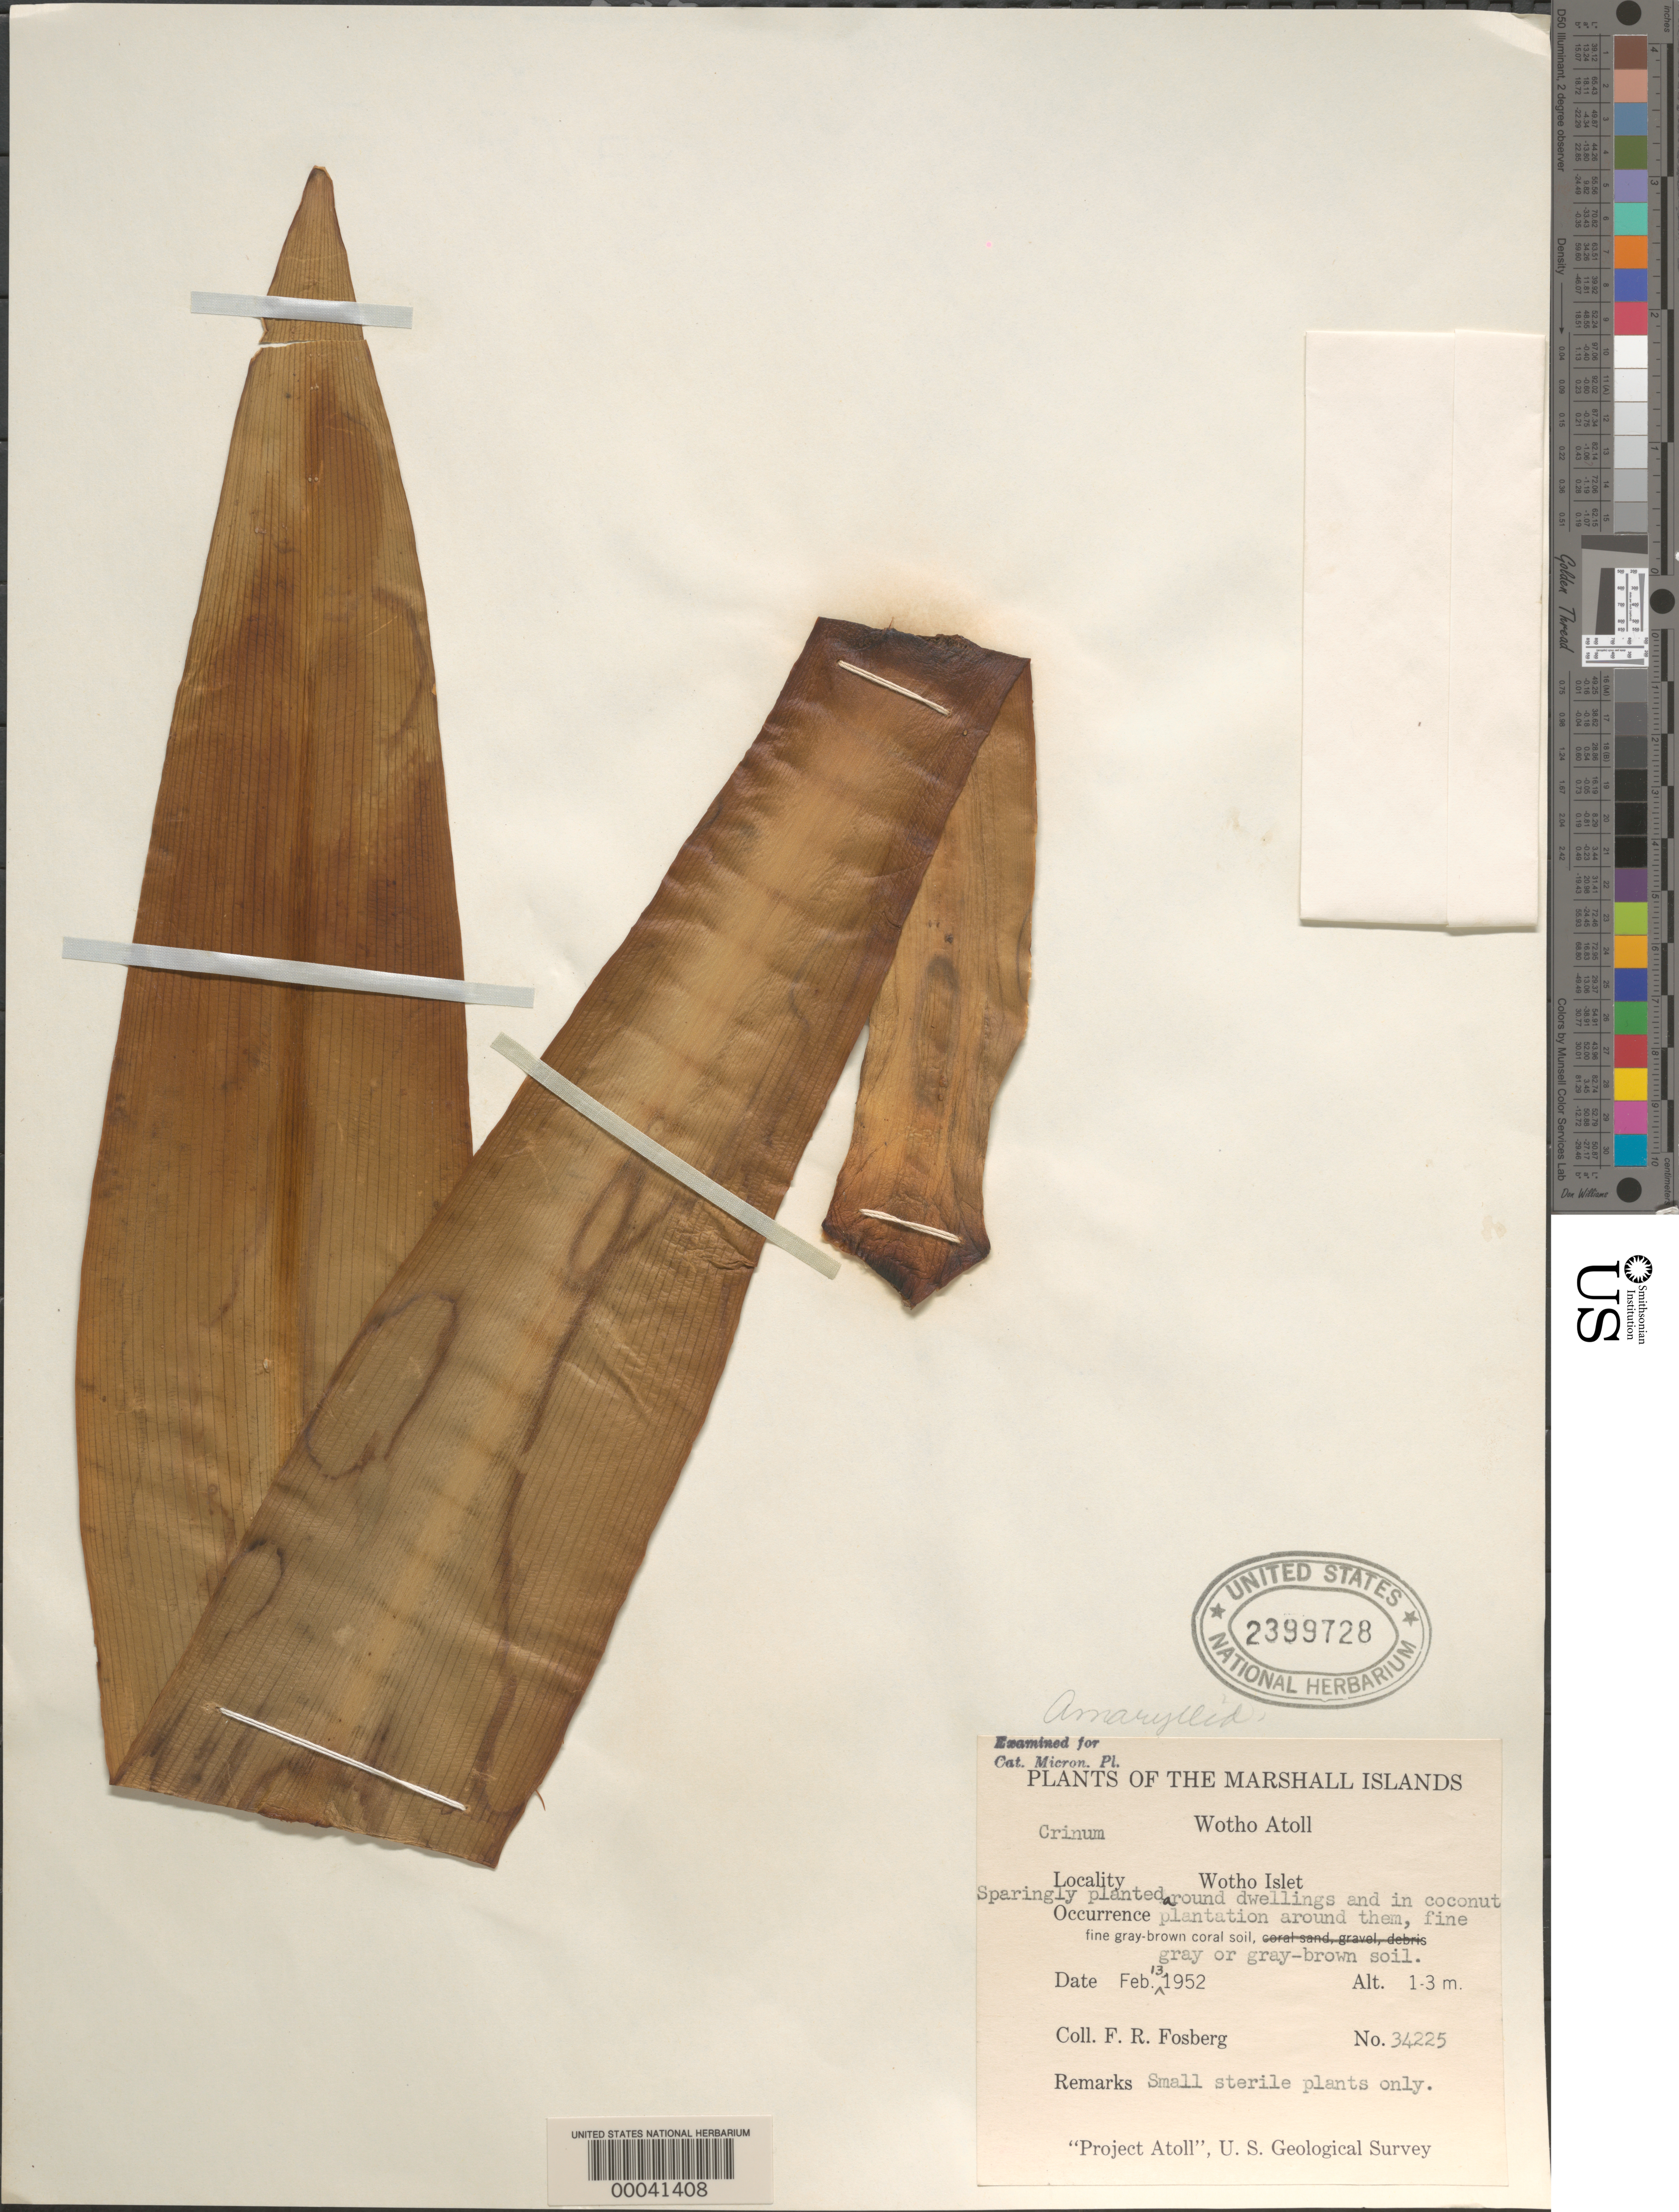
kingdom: Plantae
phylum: Tracheophyta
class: Liliopsida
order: Asparagales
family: Amaryllidaceae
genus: Crinum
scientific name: Crinum sp.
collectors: F. R. Fosberg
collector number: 34225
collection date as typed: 13 Feb 1952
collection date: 1952-02-13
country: Marshall Islands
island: Wotho Atoll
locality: Wotho Islet.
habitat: Fine gray to gray-brown coral soil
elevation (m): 1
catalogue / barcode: US 2399728